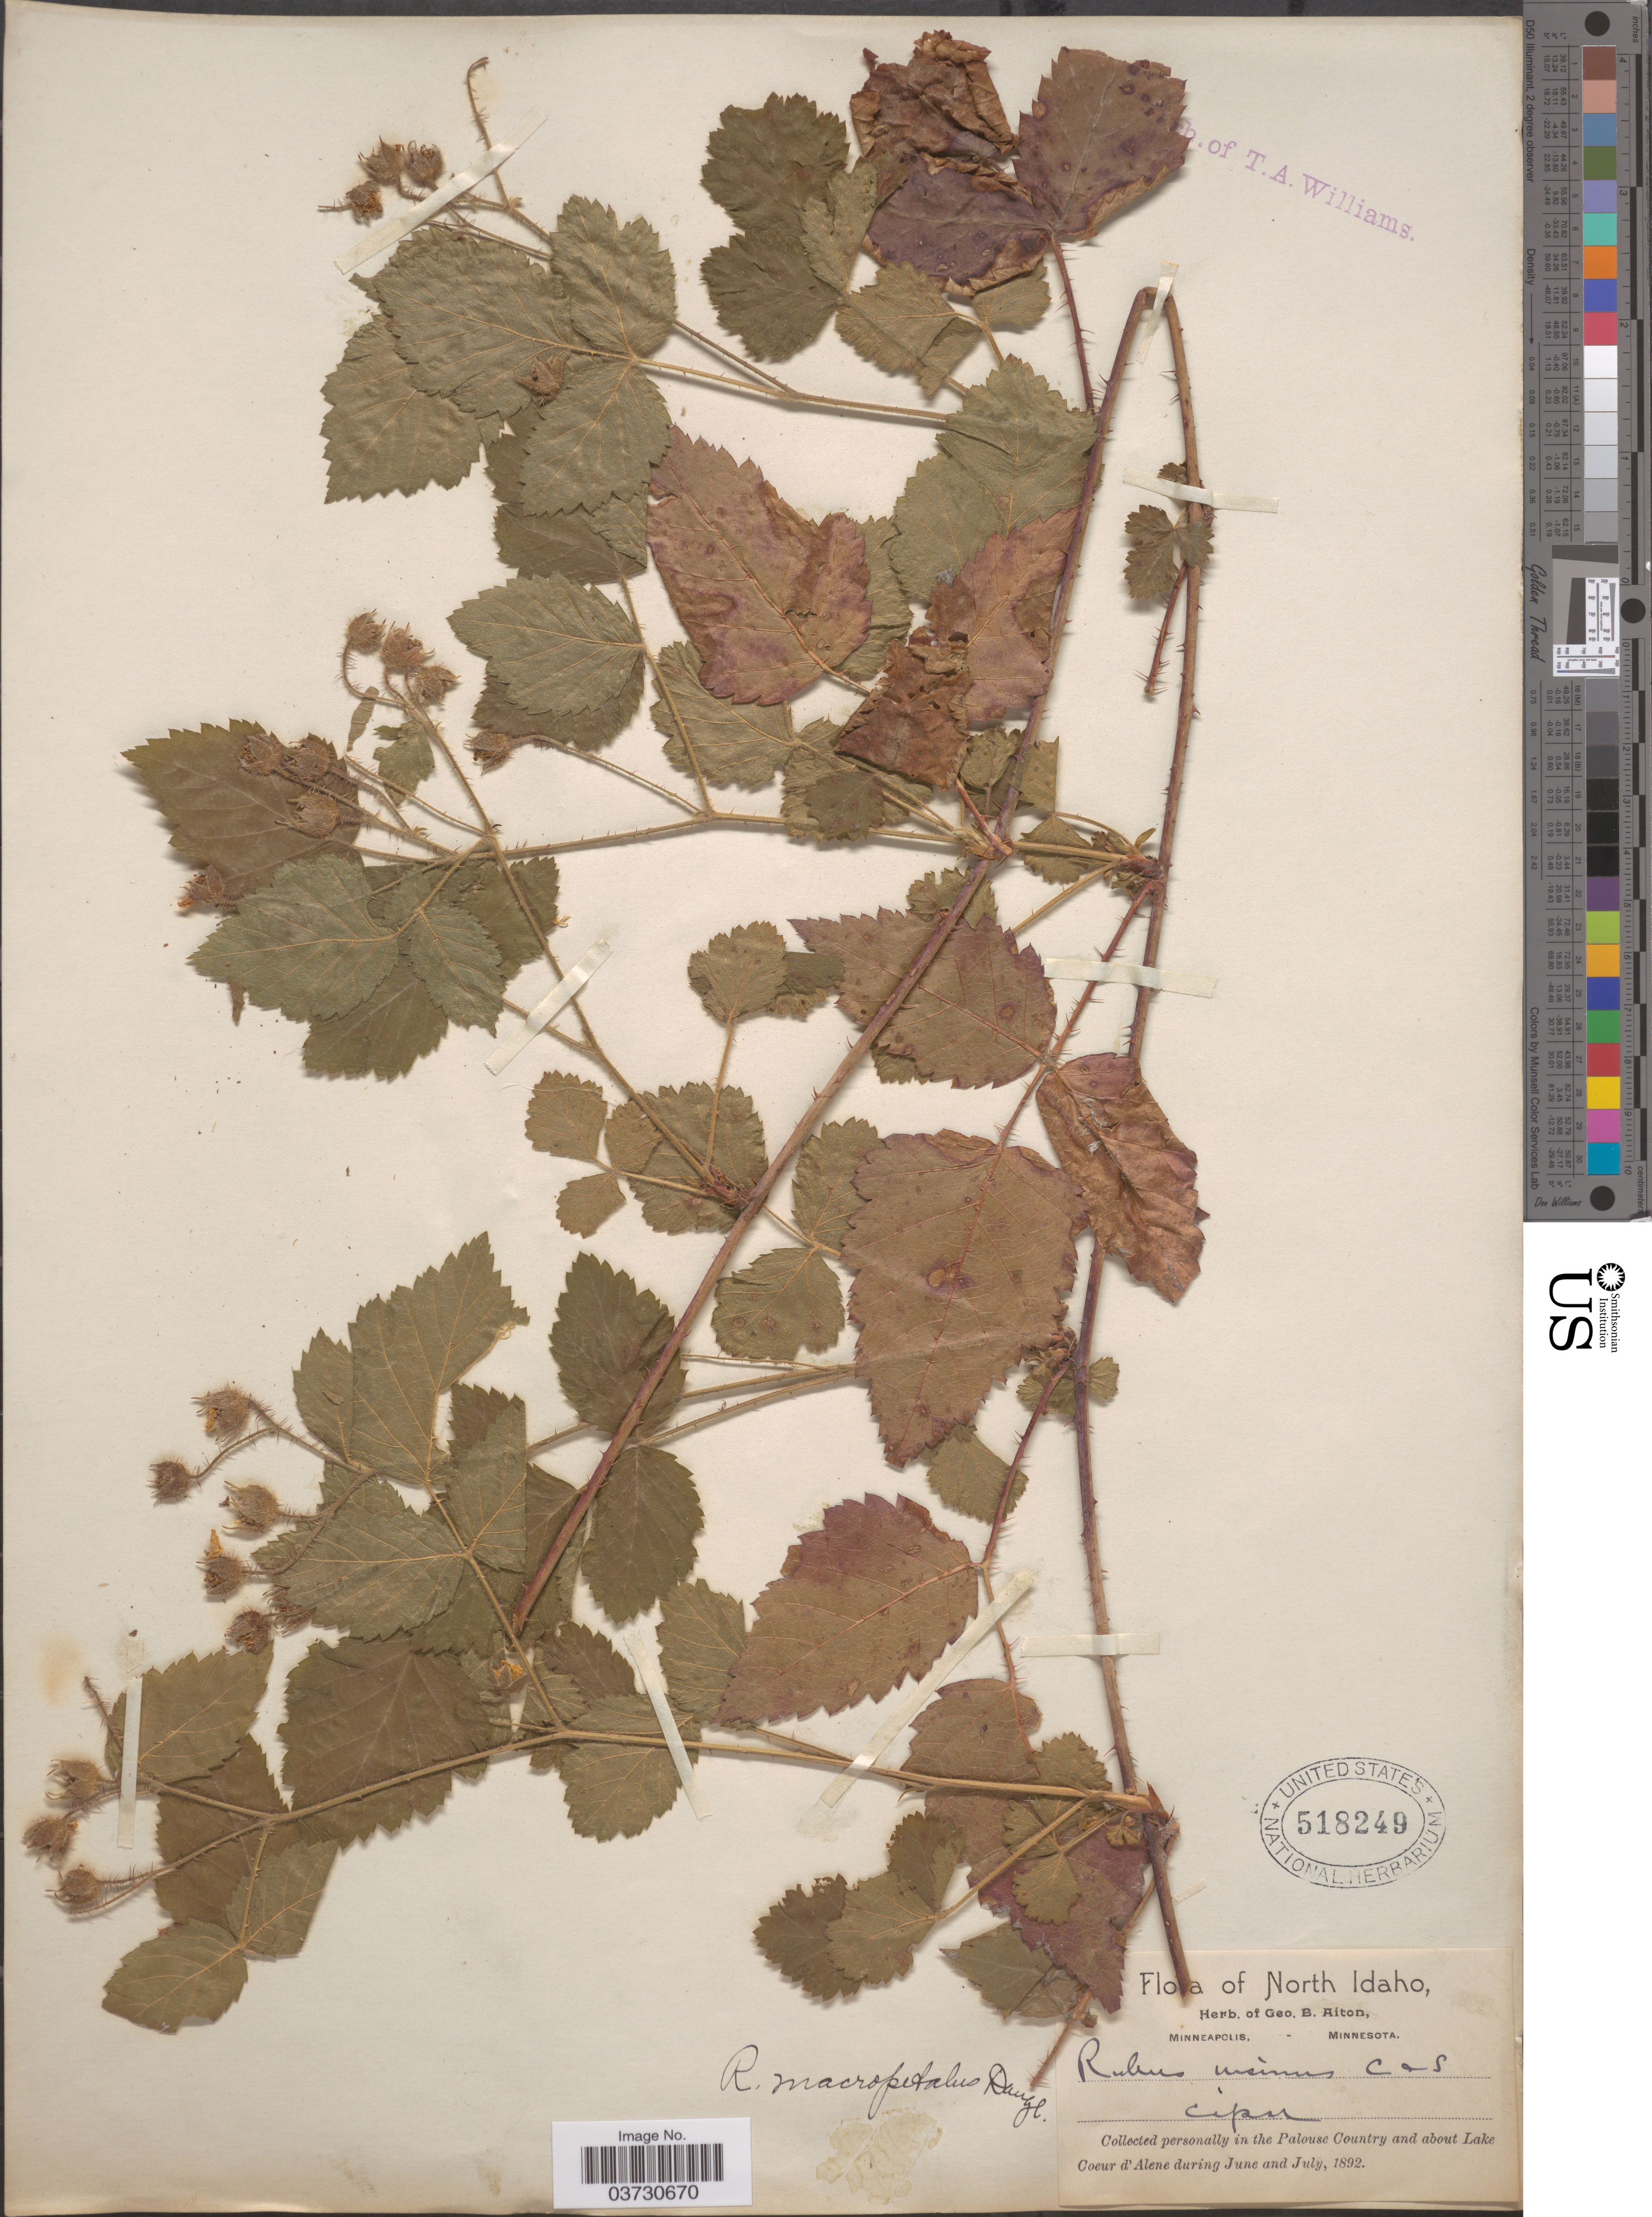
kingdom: Plantae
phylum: Tracheophyta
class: Magnoliopsida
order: Rosales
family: Rosaceae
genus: Rubus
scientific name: Rubus macropetalus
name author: Douglas ex Hook.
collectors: ex herb. Geo. B. Aiton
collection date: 1892-06/1892-07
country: United States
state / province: Idaho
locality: North Idaho. The Palouse Country and about Lake Coeur d'Alene.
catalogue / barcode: US 518249